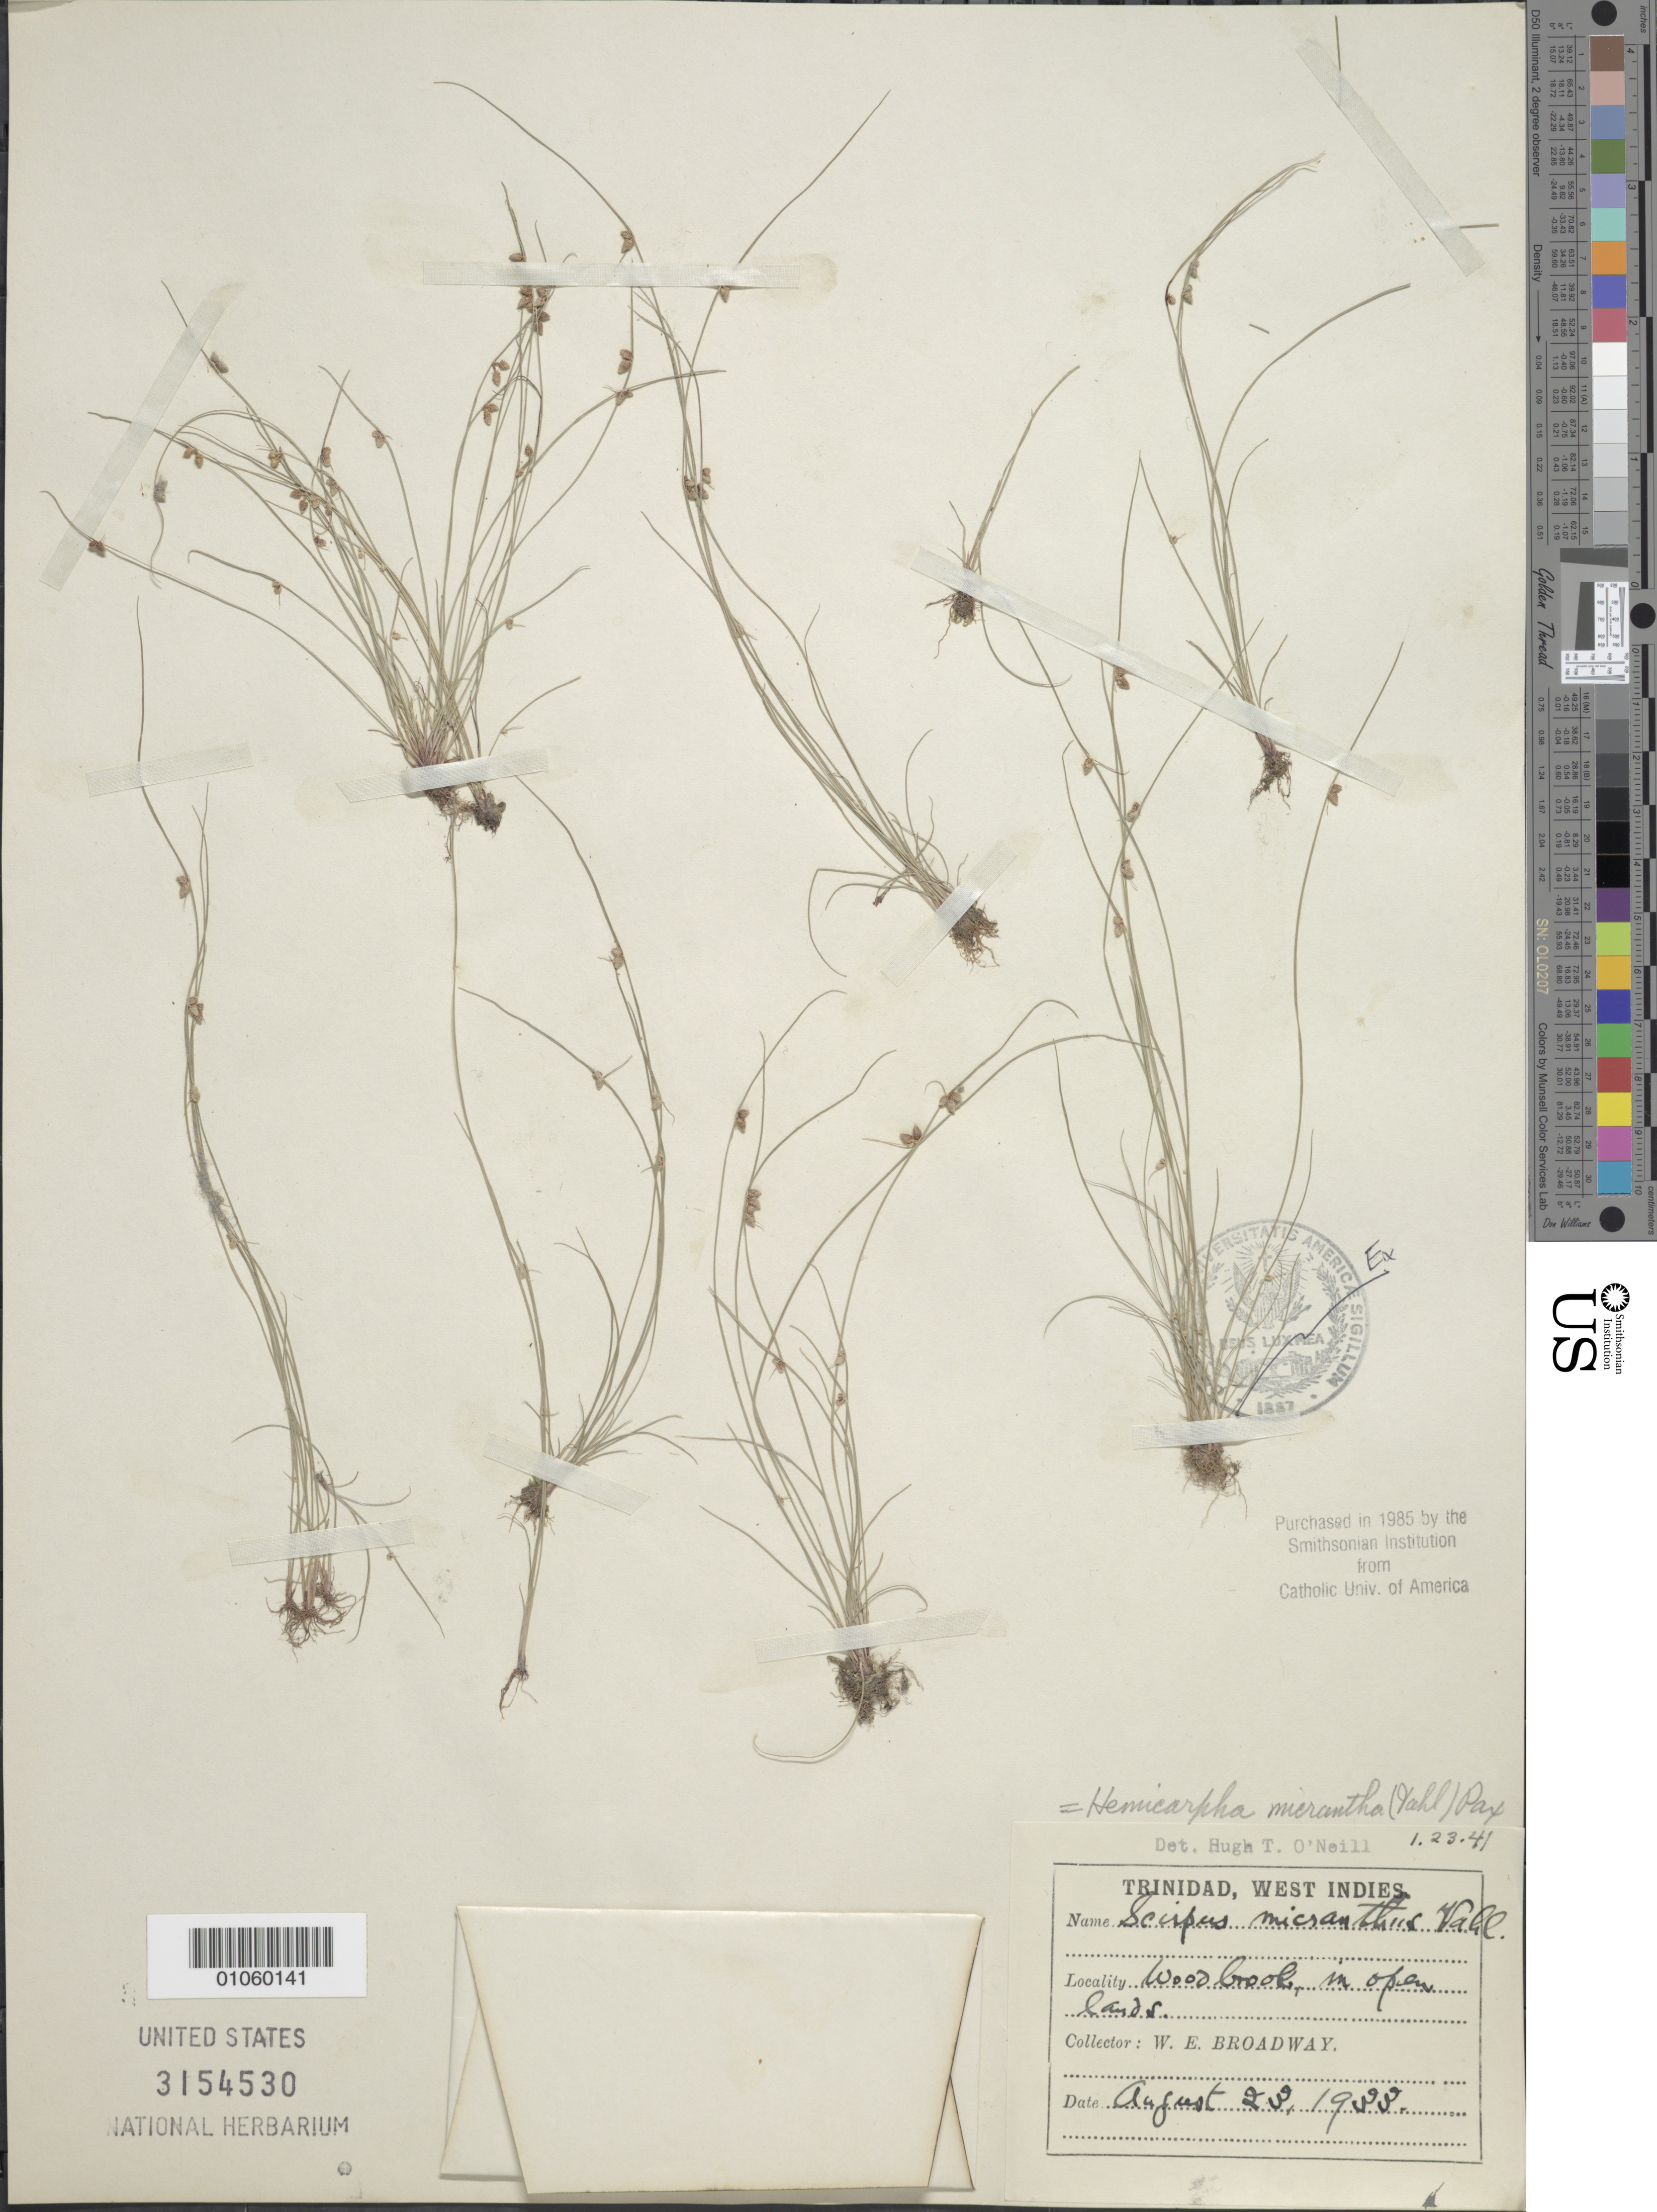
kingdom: Plantae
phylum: Tracheophyta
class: Liliopsida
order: Poales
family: Cyperaceae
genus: Cyperus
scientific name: Cyperus subsquarrosus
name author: (Muhl.) Bauters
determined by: Strong, M. T., (US), Smithsonian Institution - National Museum of Natural History (UNITED STATES)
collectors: W. E. Broadway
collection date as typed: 23 Aug 1933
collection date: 1933-08-23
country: Trinidad and Tobago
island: Trinidad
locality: Woodbrook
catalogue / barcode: US 3154530